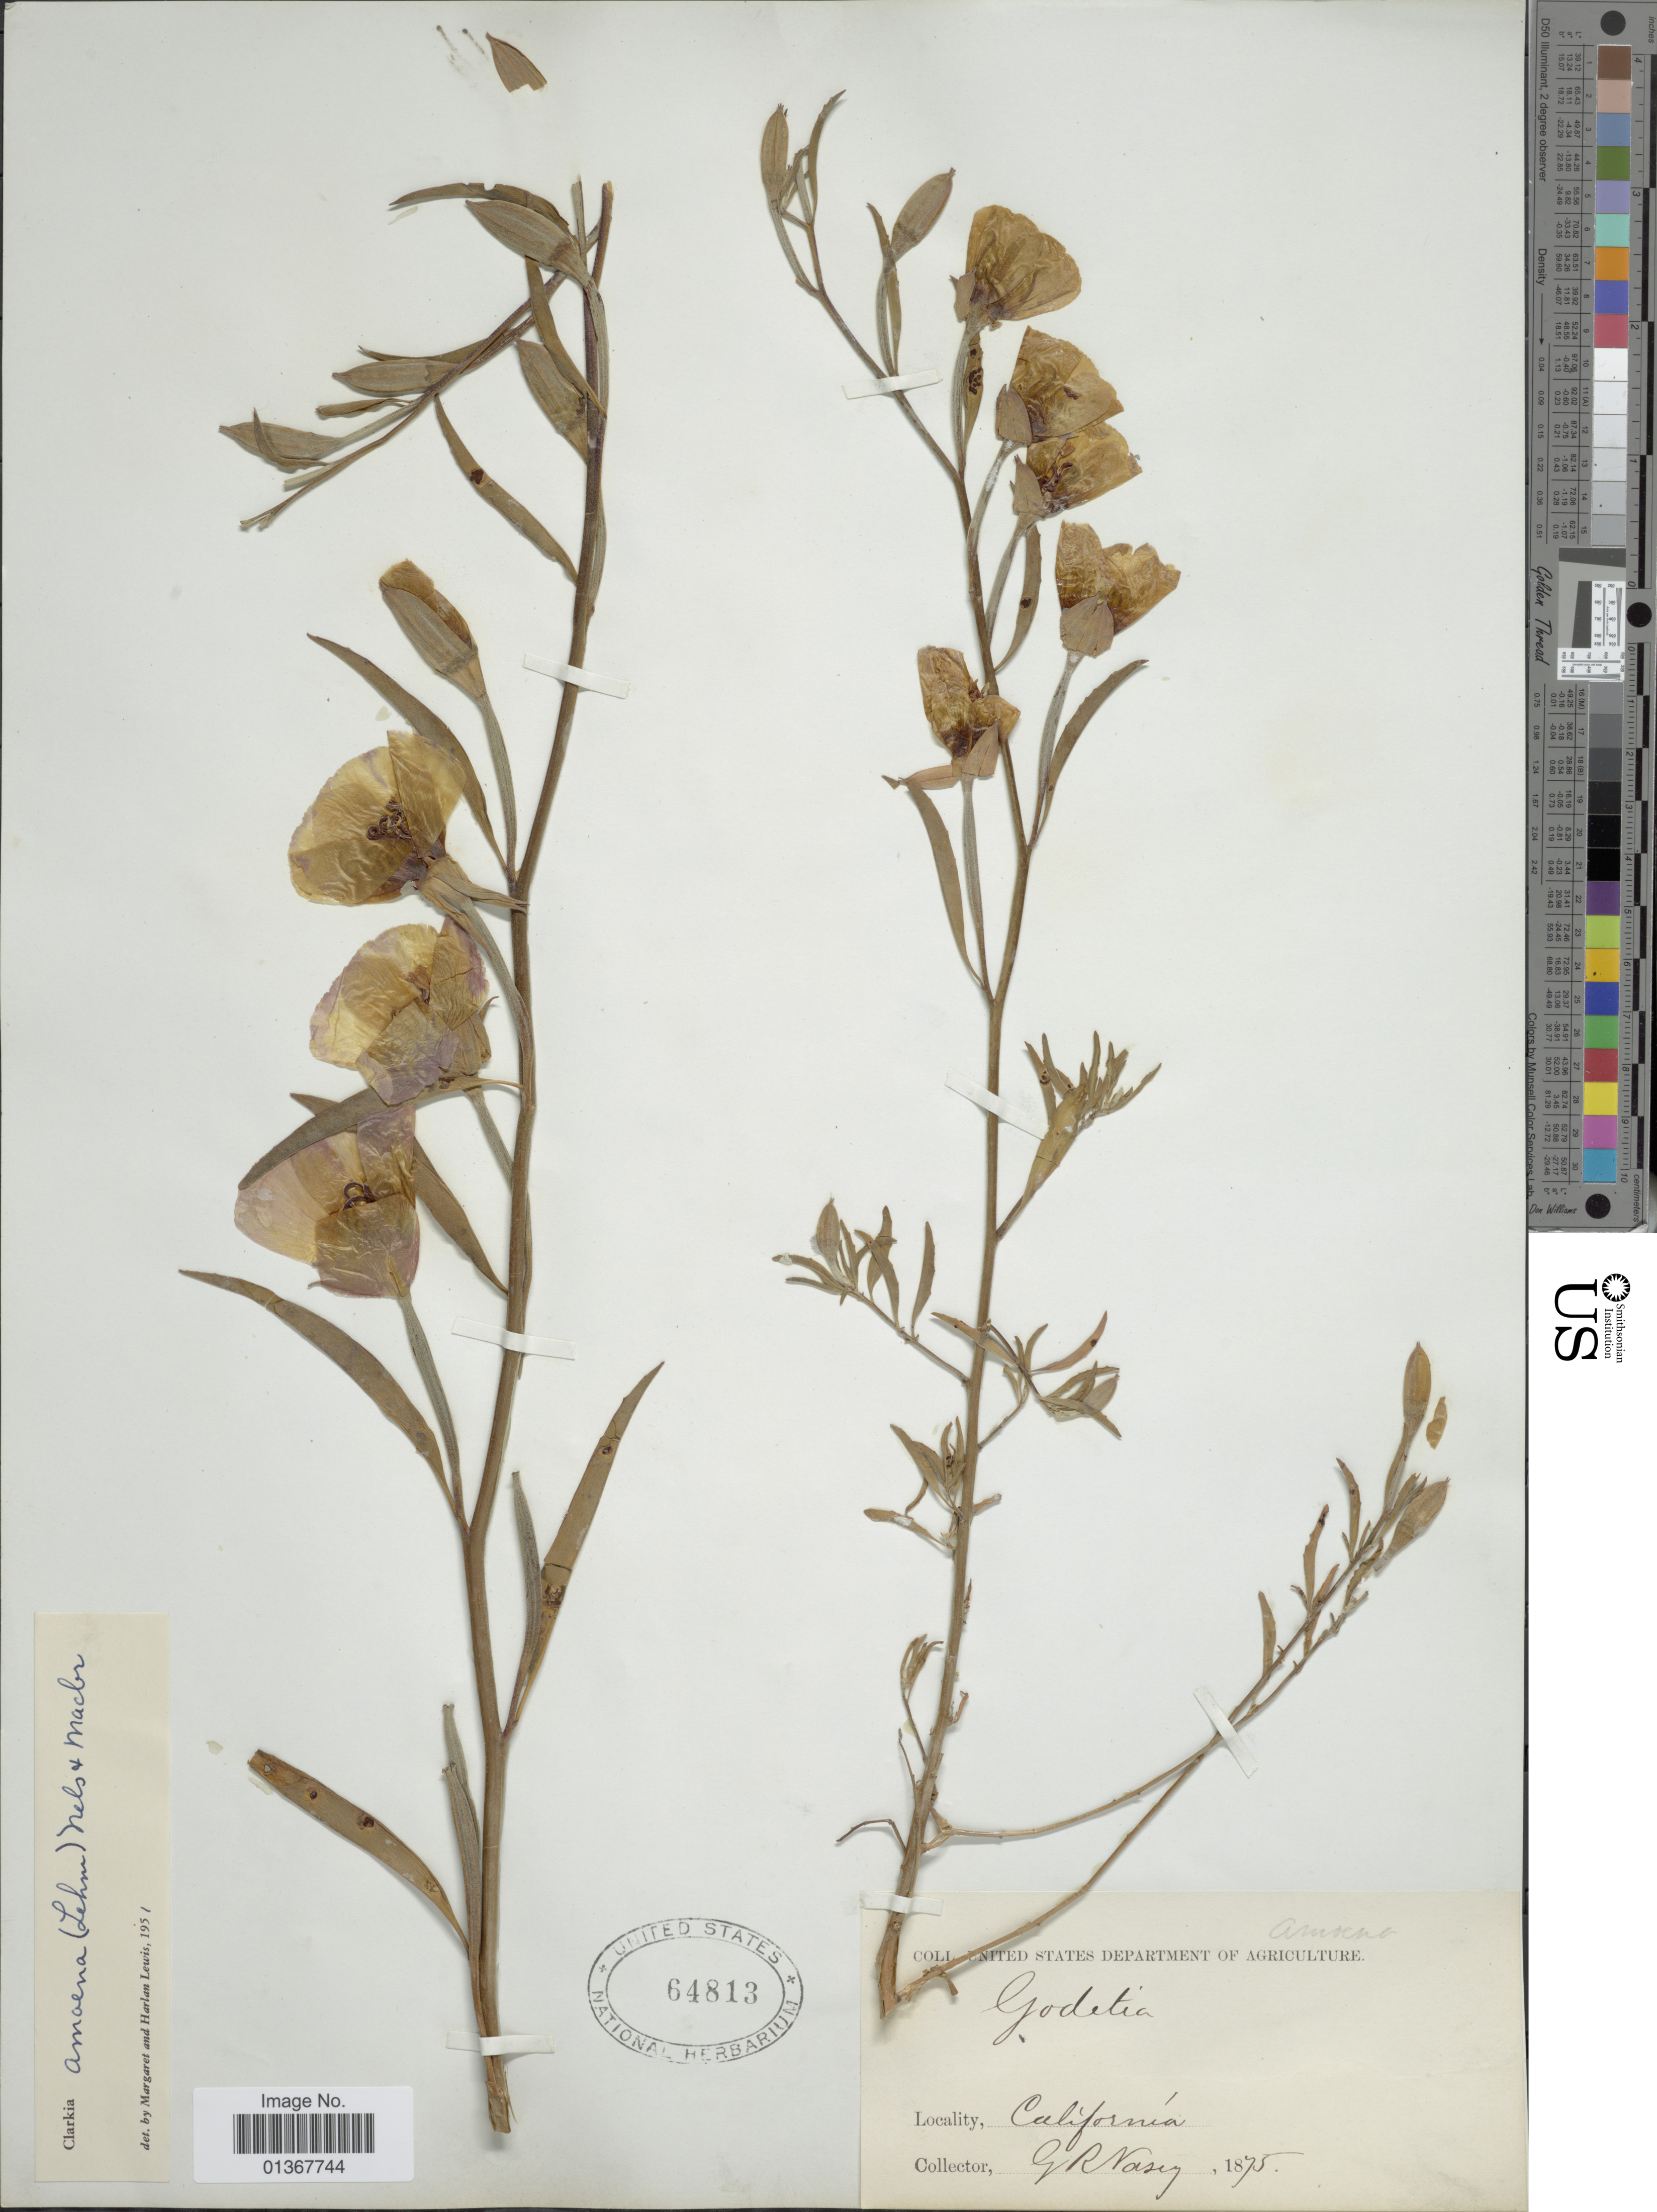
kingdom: Plantae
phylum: Tracheophyta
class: Magnoliopsida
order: Myrtales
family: Onagraceae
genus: Clarkia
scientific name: Clarkia amoena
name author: (Lehm.) A. Nelson & J.F. Macbr.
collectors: G. R. Vasey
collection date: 1875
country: United States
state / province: California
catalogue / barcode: US 64813